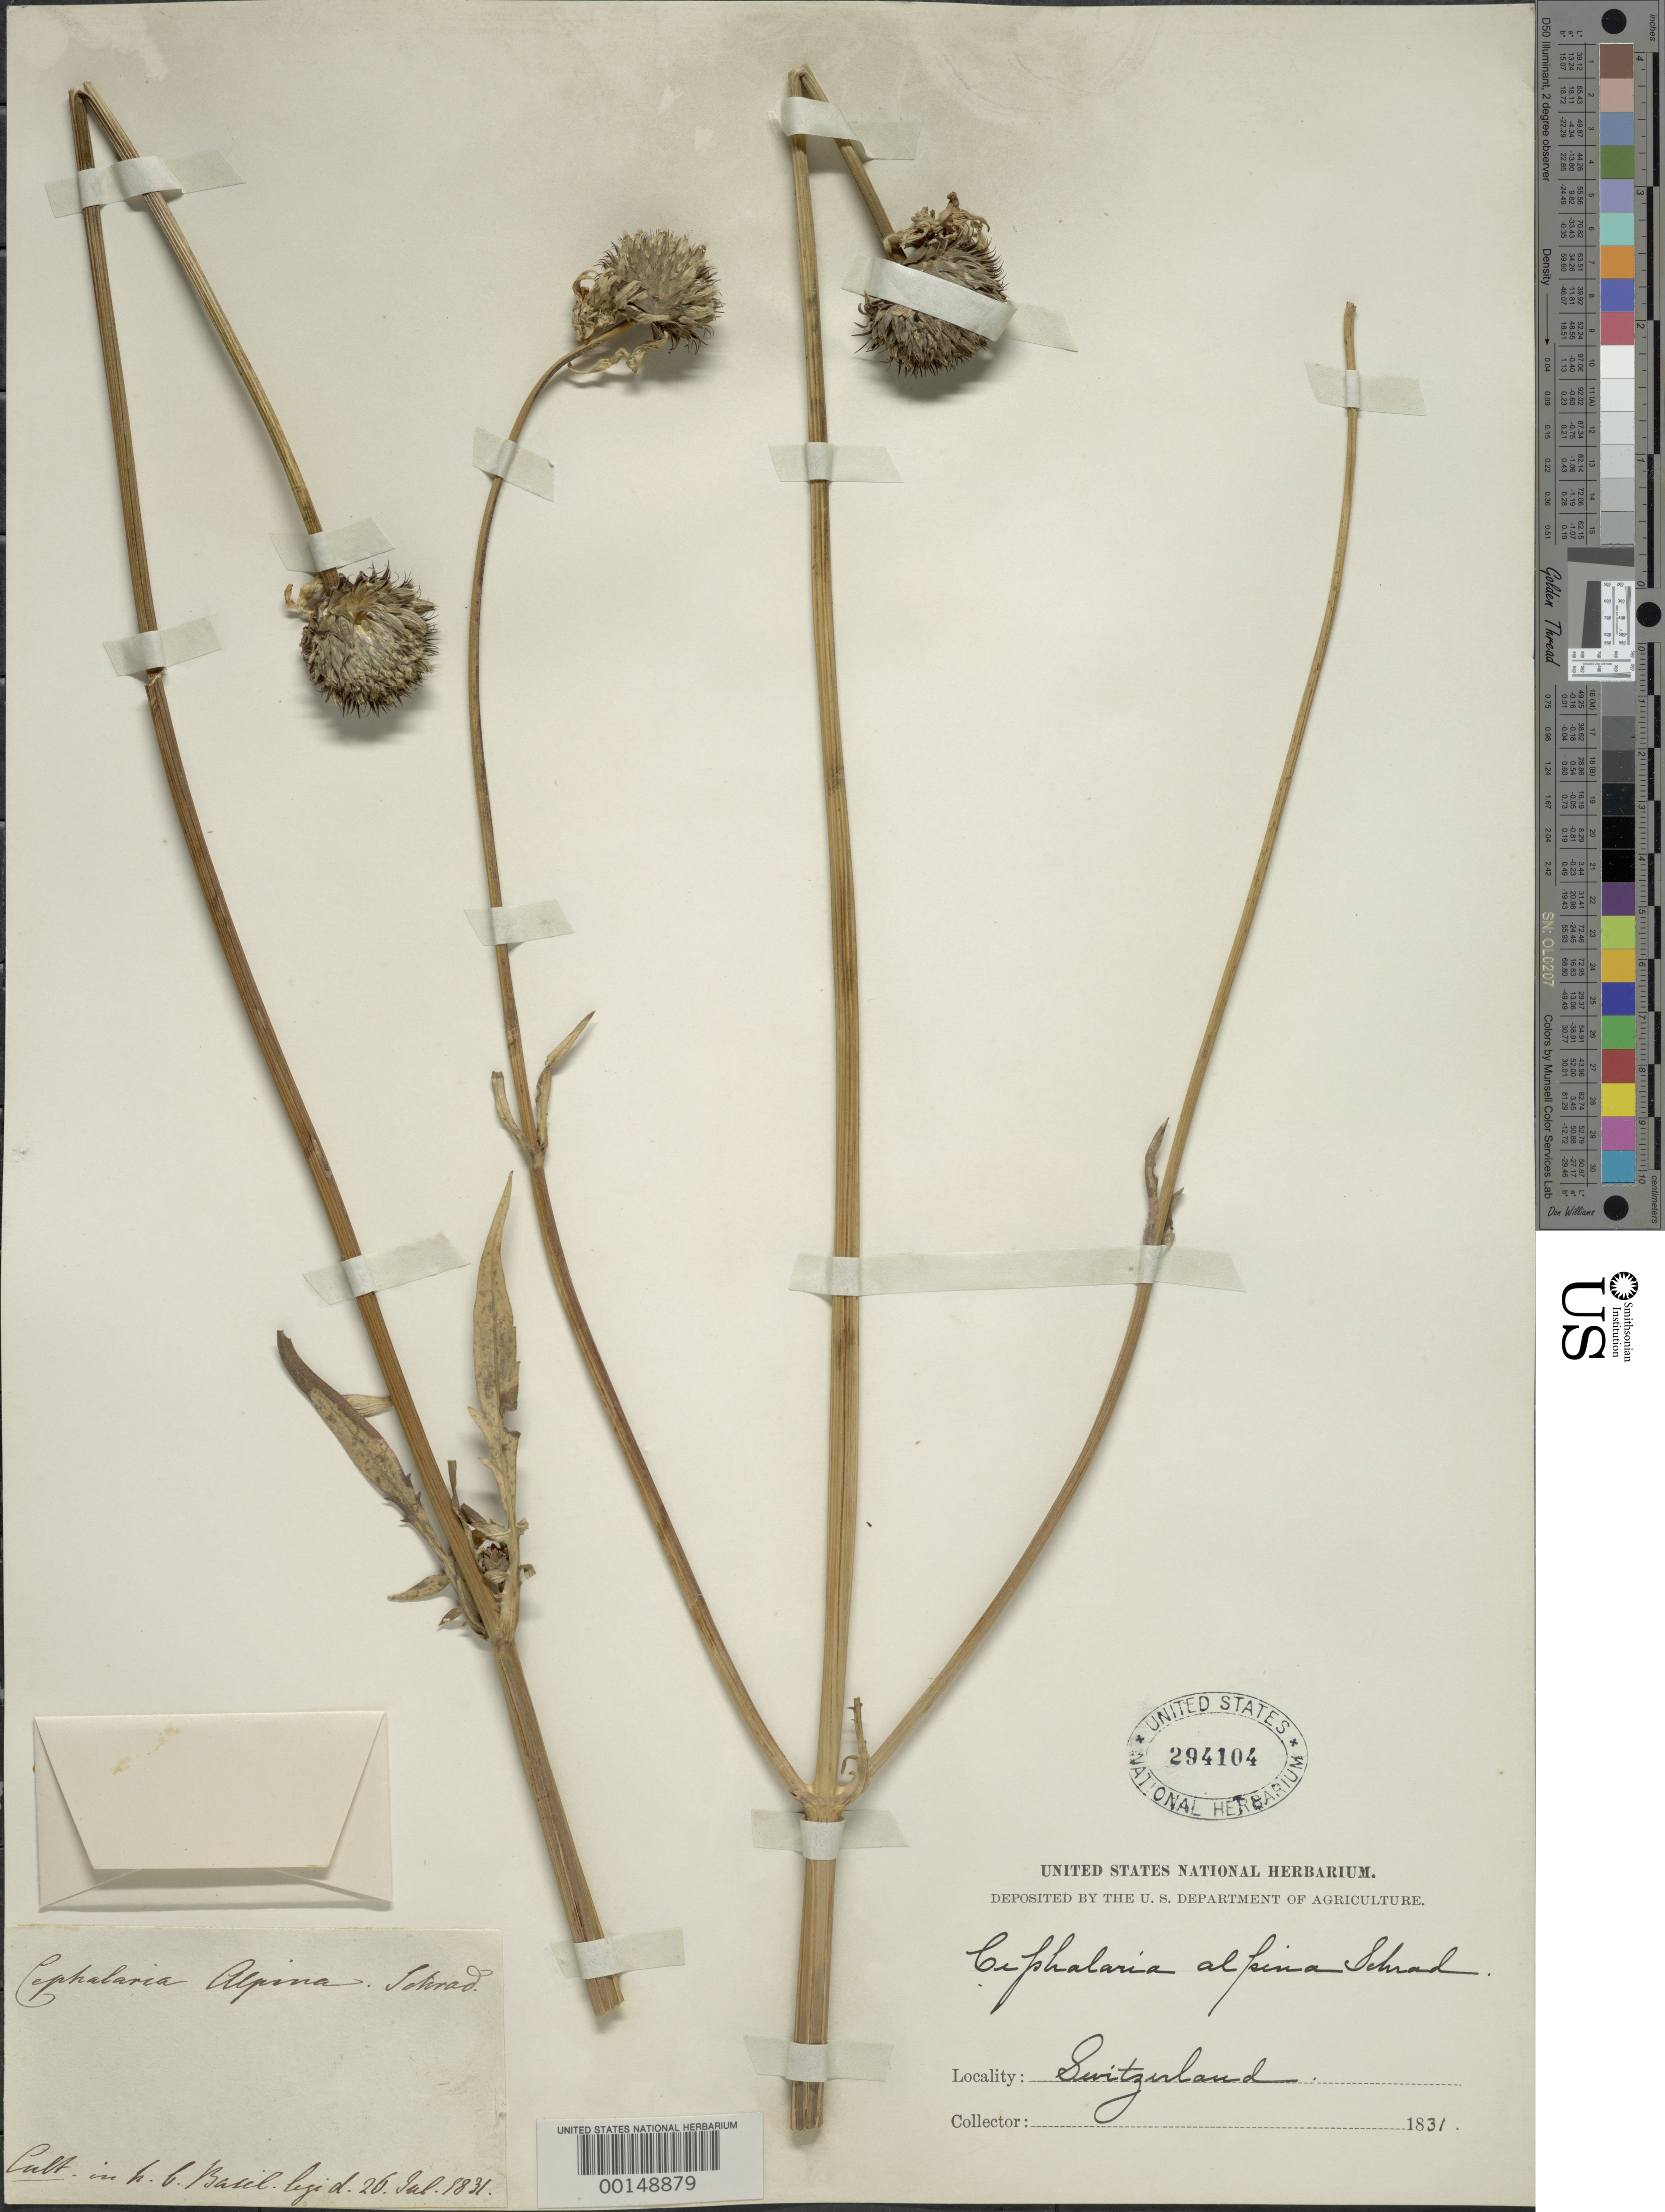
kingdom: Plantae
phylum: Tracheophyta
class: Magnoliopsida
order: Dipsacales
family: Caprifoliaceae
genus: Cephalaria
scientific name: Cephalaria alpina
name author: Schrad.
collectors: F. Basil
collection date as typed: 26 Jul 1831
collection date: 1831-07-26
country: Switzerland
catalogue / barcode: US 294104